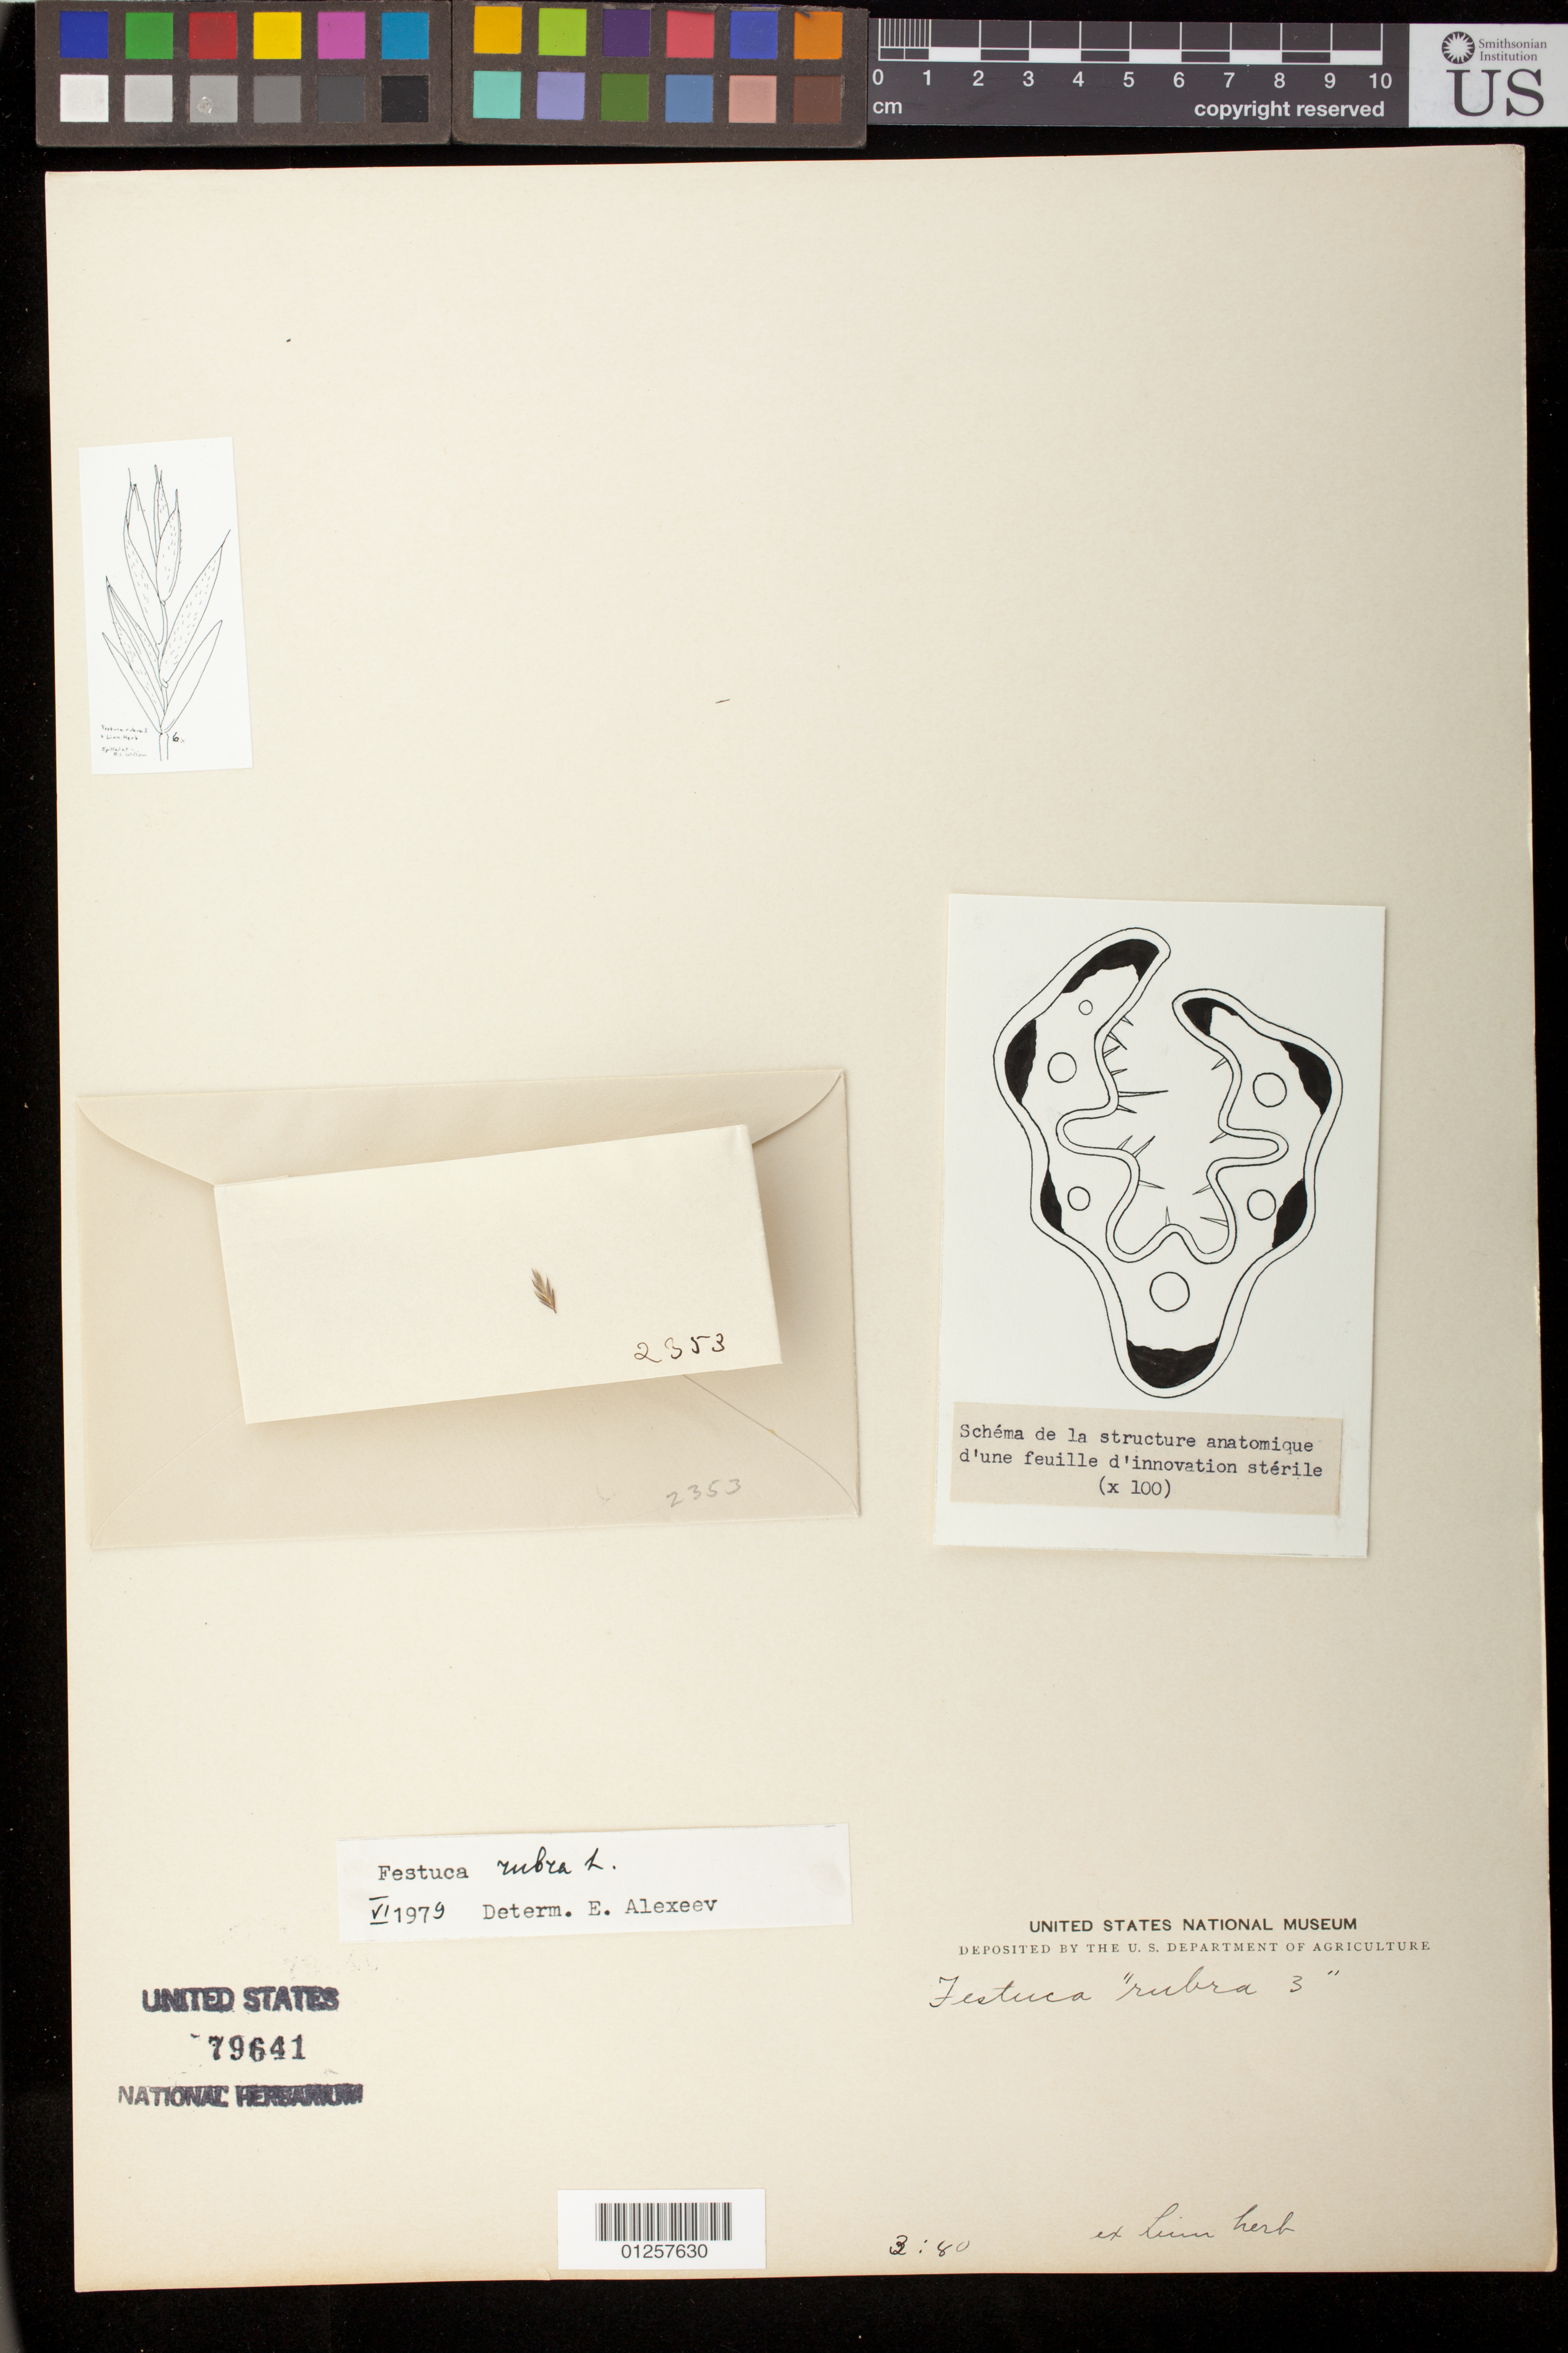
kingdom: Plantae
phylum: Tracheophyta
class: Liliopsida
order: Poales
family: Poaceae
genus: Festuca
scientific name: Festuca rubra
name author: L.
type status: Possible Type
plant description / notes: Fragmentary material of type specimen ex Linn herb.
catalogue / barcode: US 79641